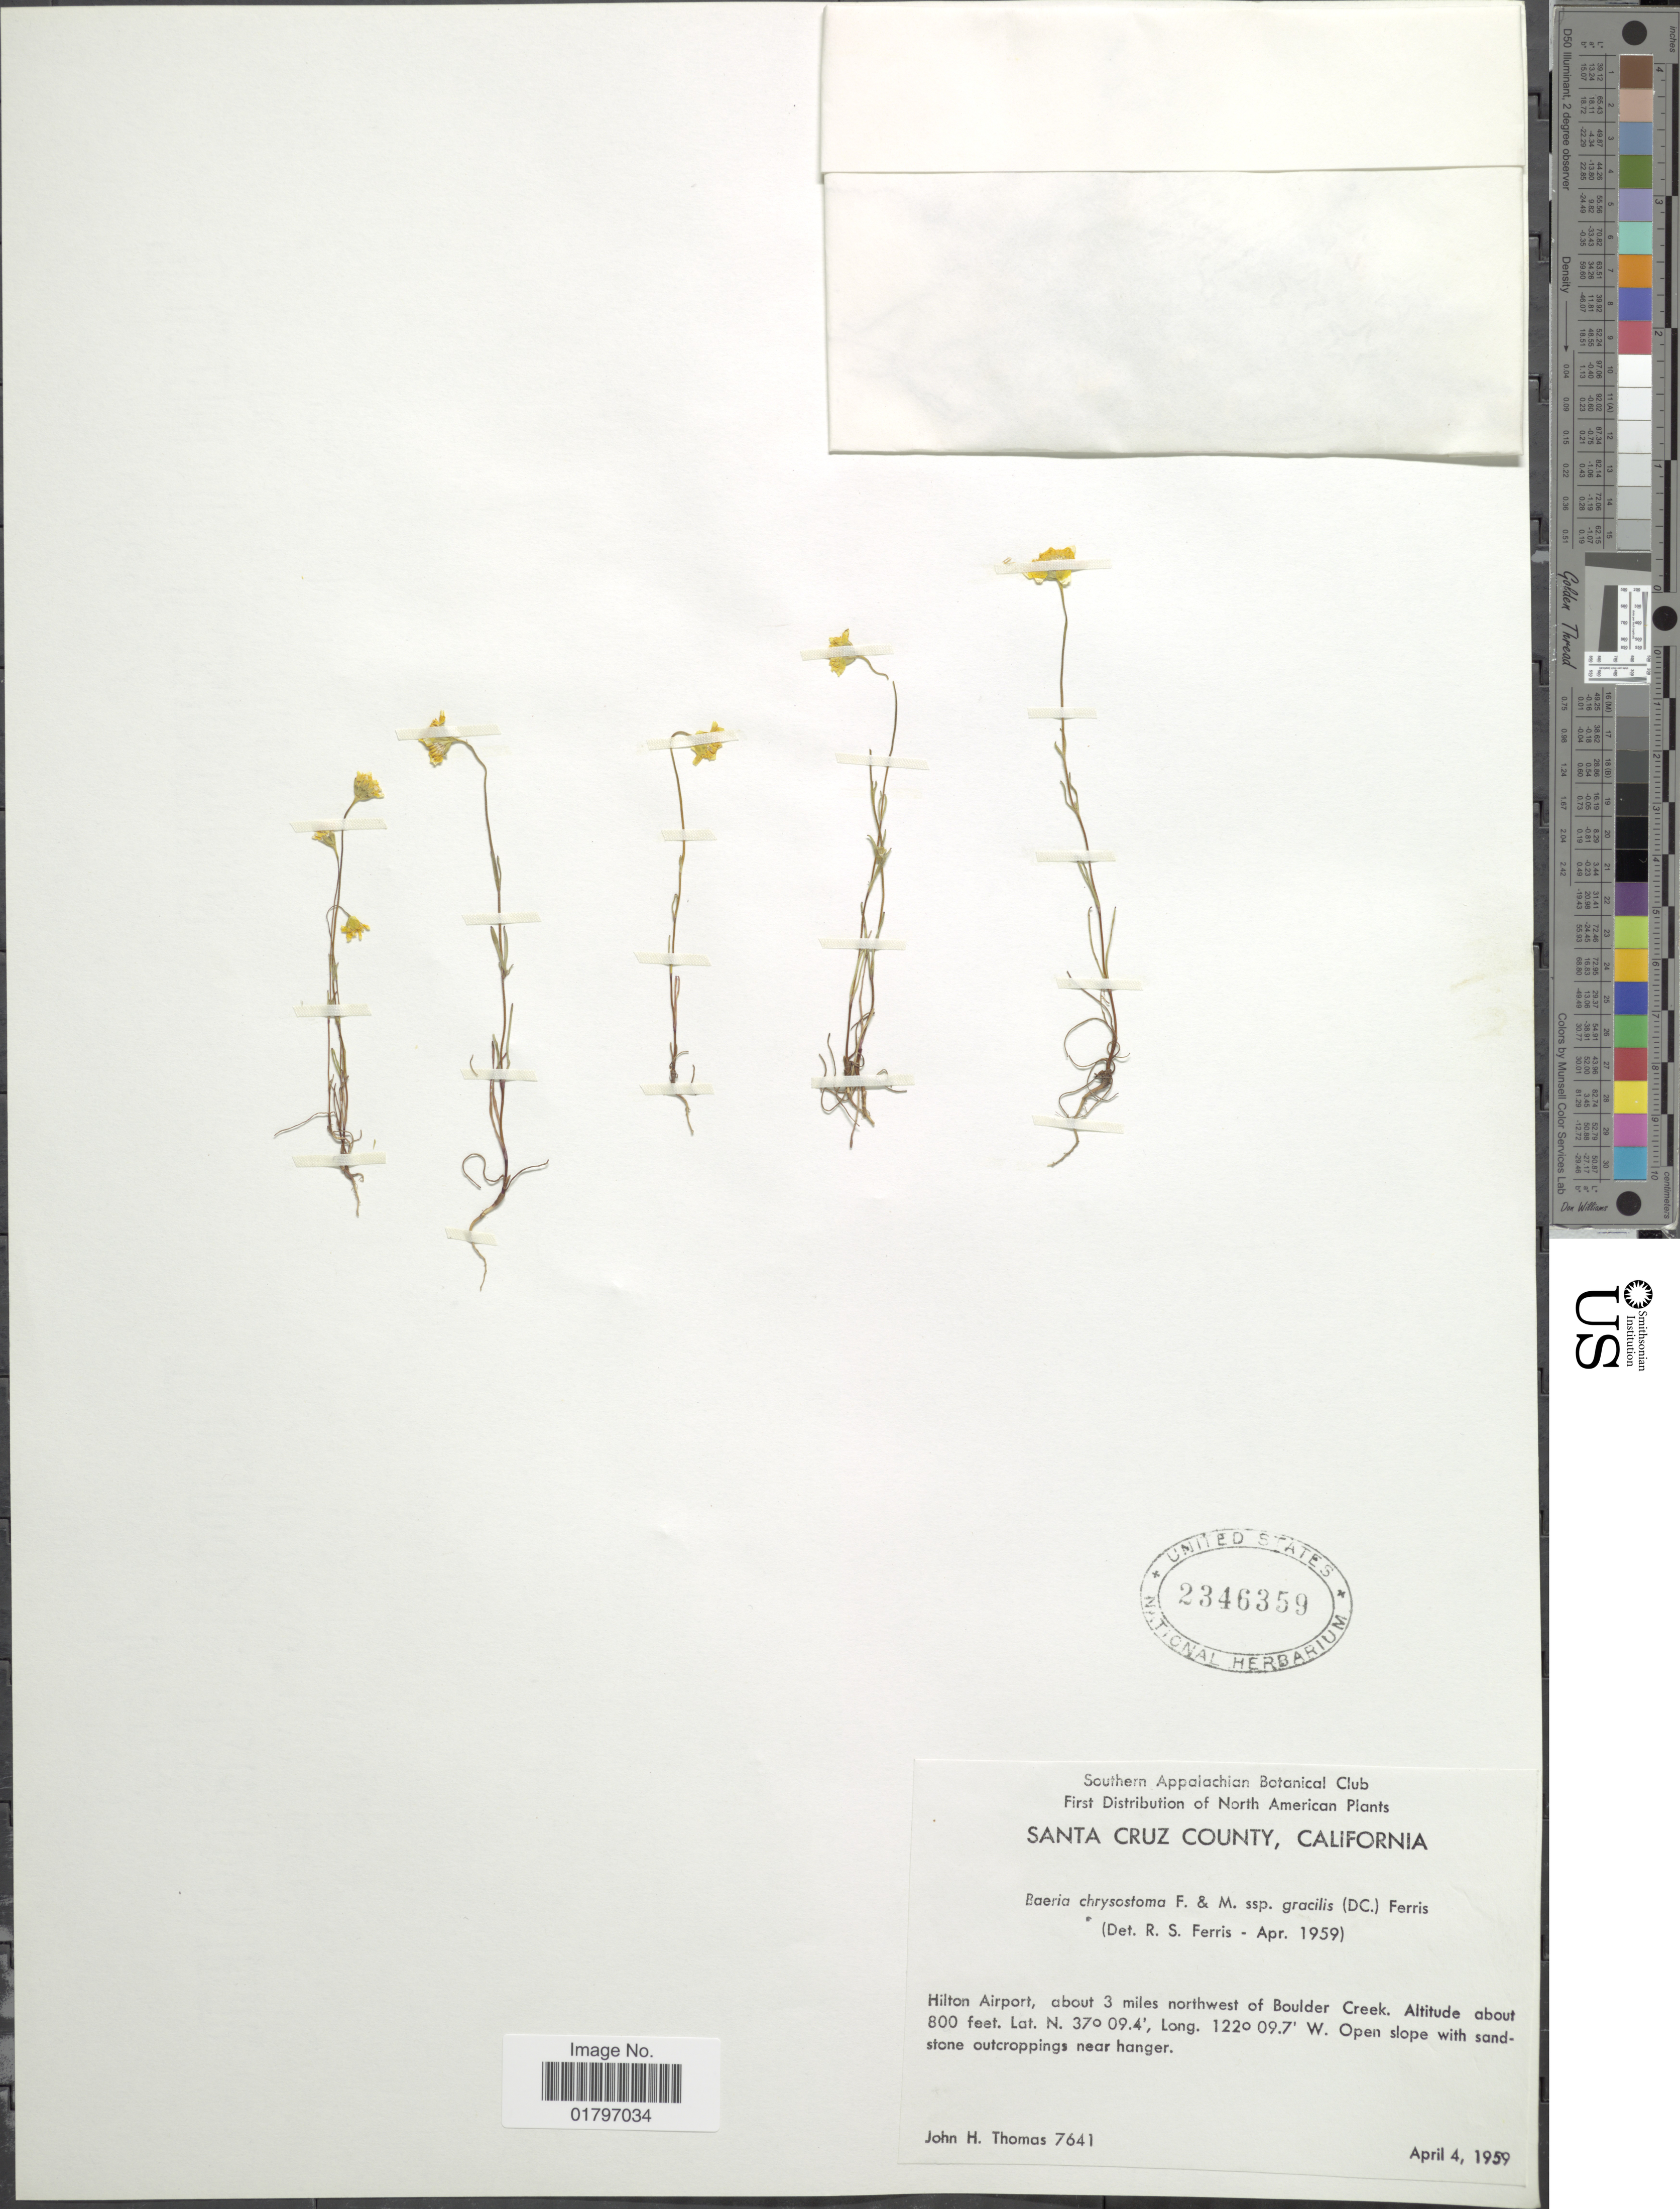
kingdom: Plantae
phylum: Tracheophyta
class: Magnoliopsida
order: Asterales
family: Asteraceae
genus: Lasthenia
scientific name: Lasthenia chrysostoma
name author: (Fisch. & C.A. Mey.) Greene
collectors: J. H. Thomas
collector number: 7641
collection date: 1959-04-04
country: United States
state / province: California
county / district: Santa Cruz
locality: Santa Cruz County. Hilton Airport, about 3 miles northwest of Boulder Creek.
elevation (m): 244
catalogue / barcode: US 2346359